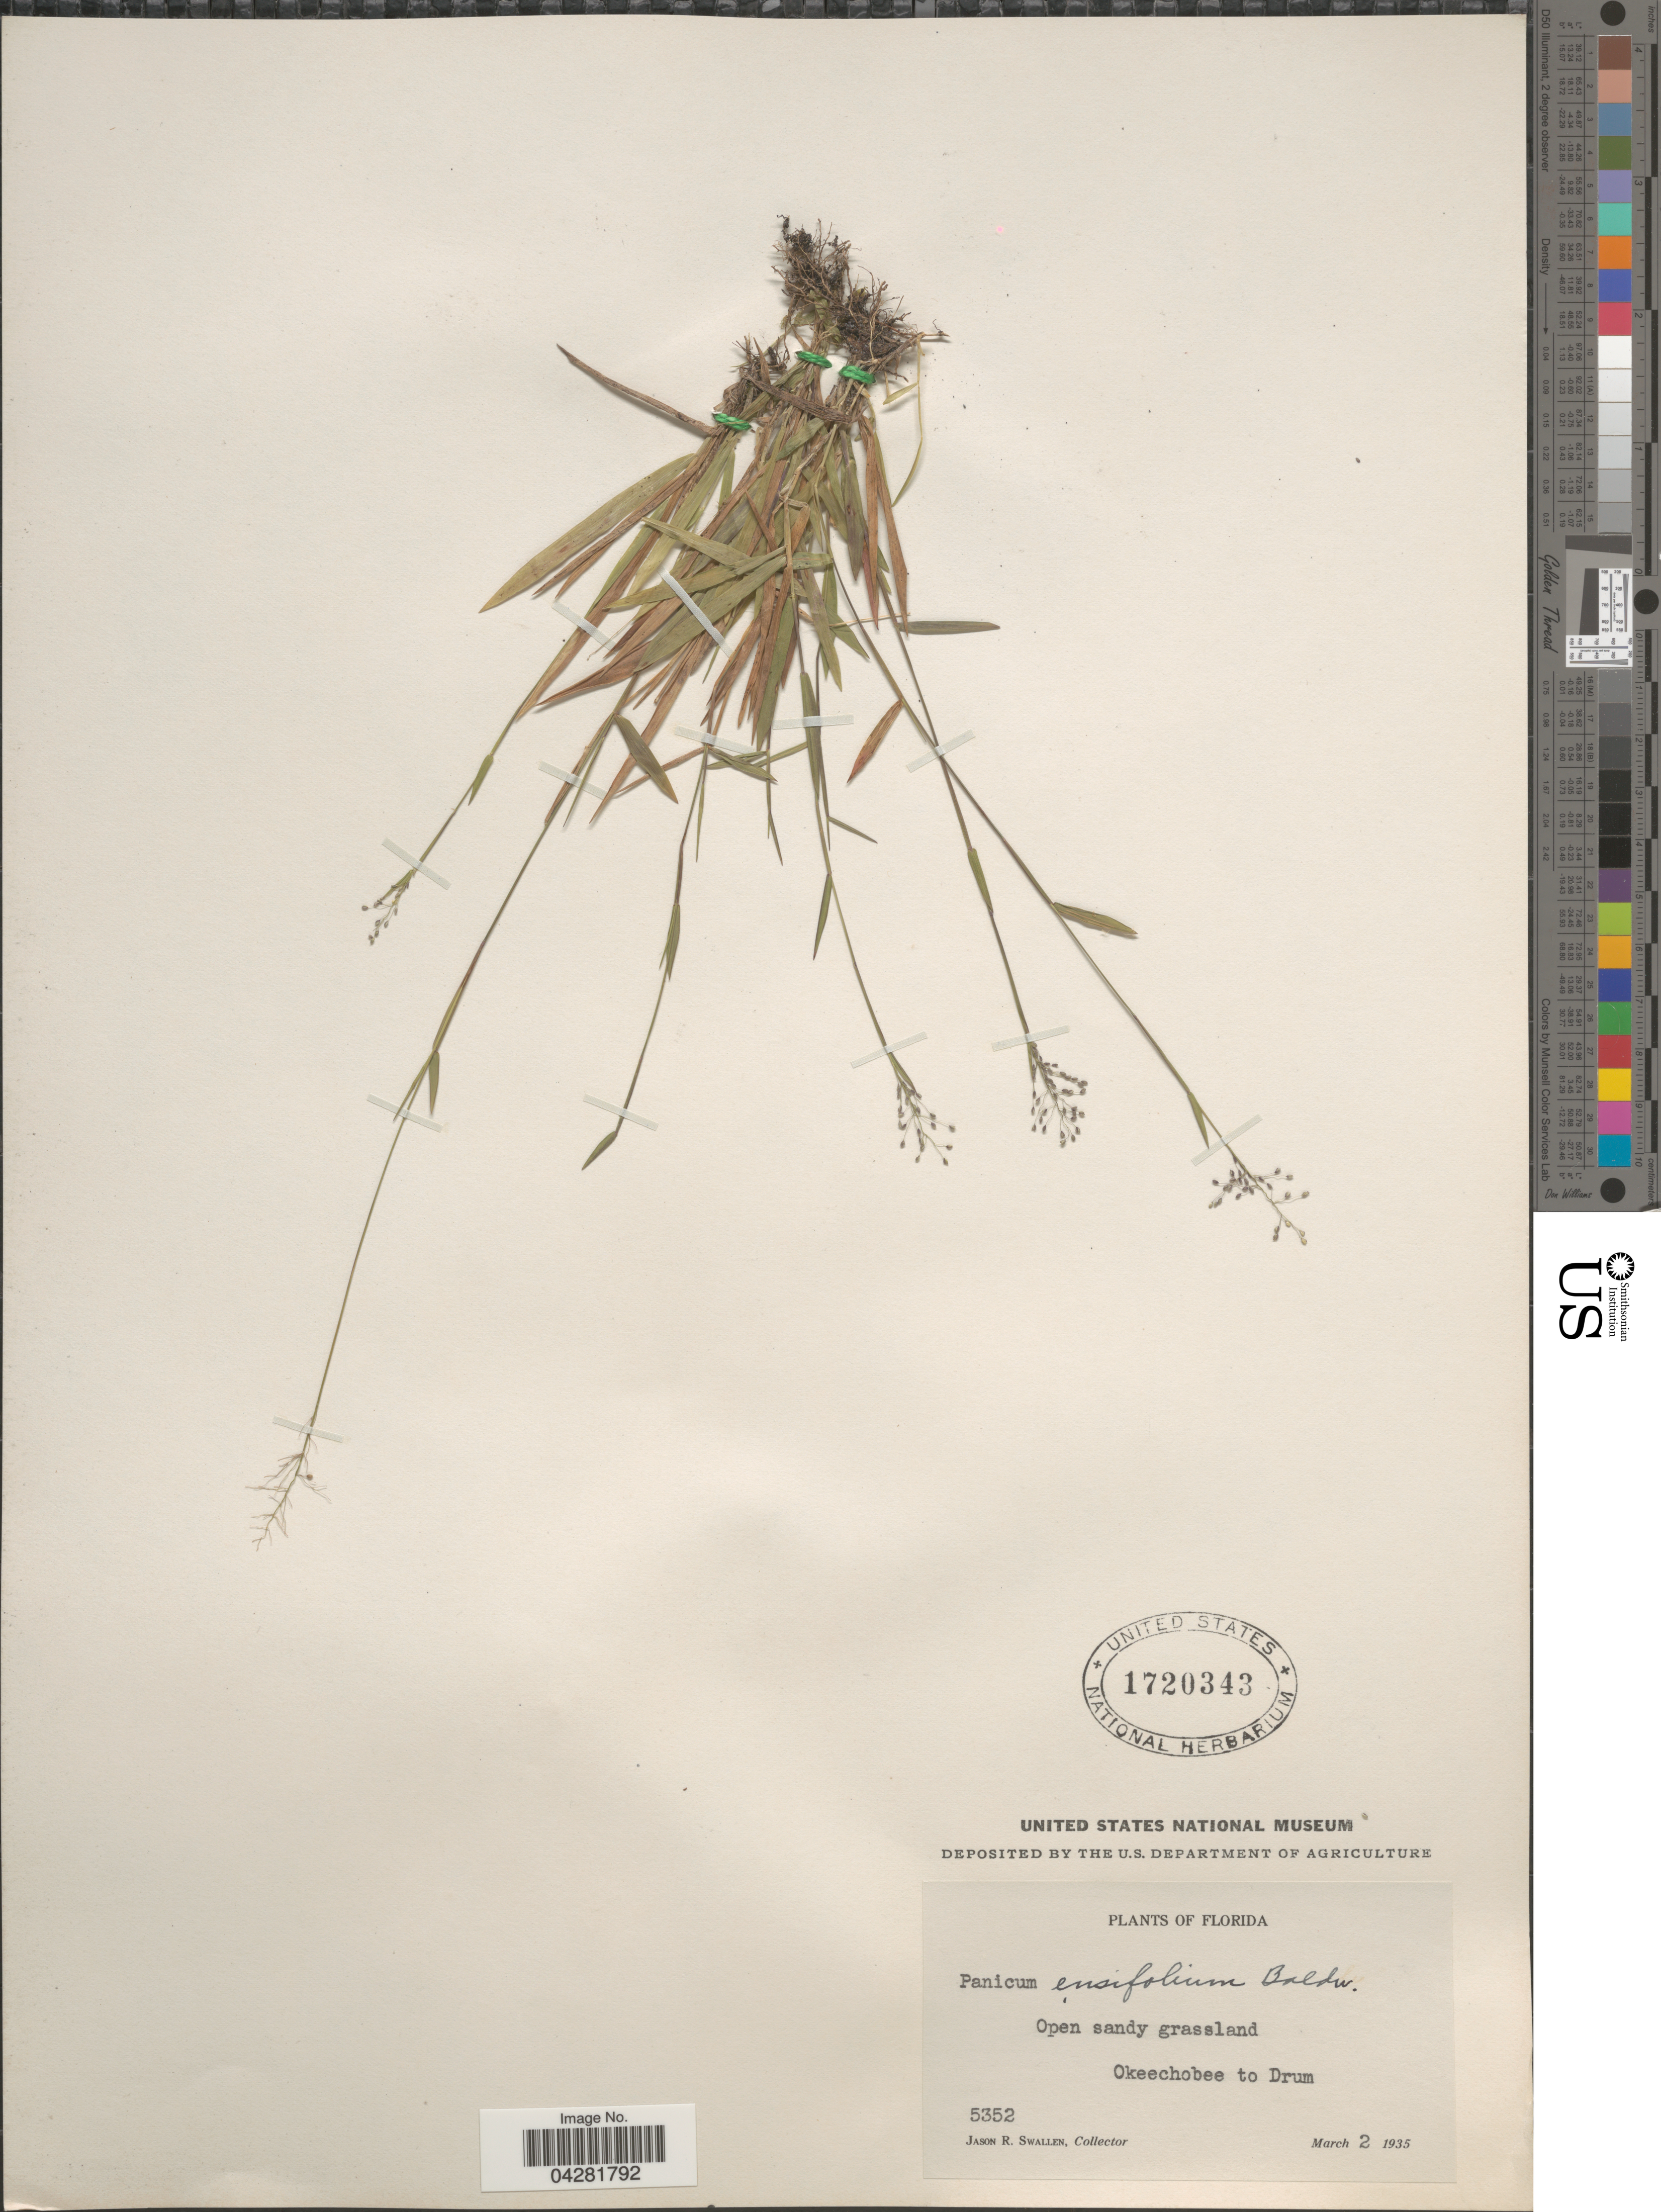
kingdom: Plantae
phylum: Tracheophyta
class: Liliopsida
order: Poales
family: Poaceae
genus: Dichanthelium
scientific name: Dichanthelium ensifolium var. ensifolium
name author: (Baldwin ex Elliot) Gould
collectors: J. R. Swallen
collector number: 5352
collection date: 1935-03-02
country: United States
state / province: Florida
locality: Okeechobee to Drum.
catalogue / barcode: US 1720343